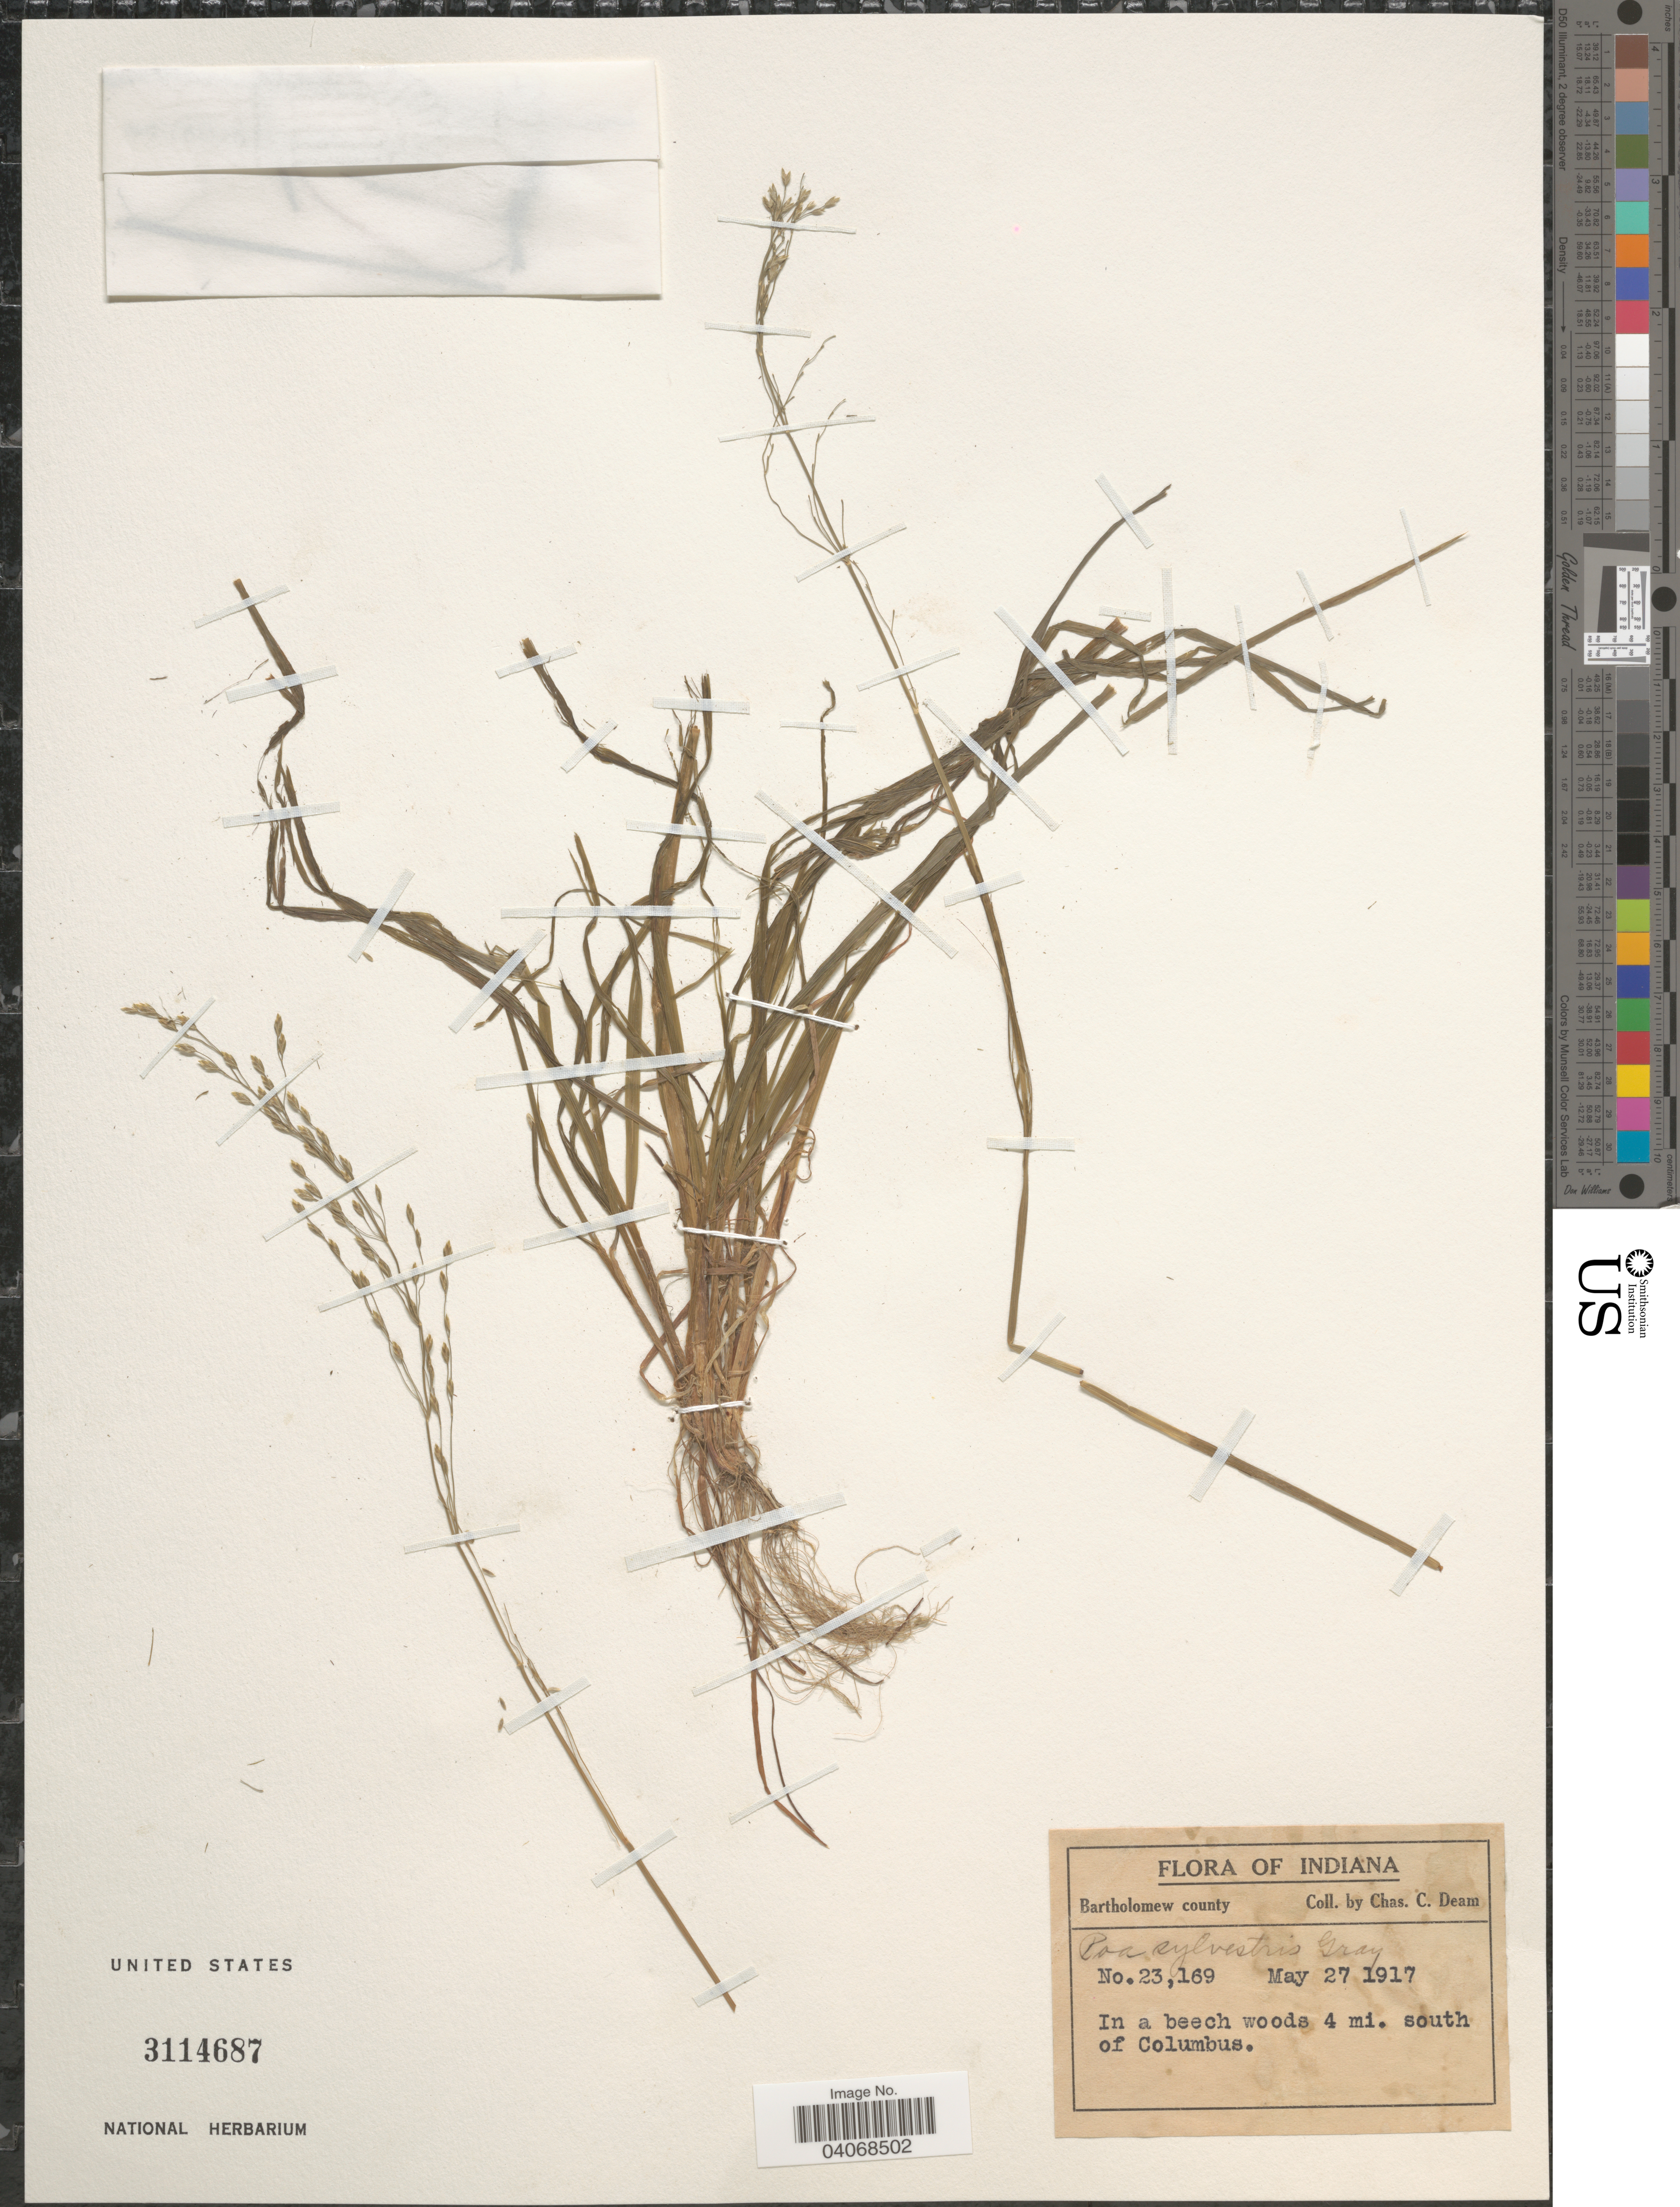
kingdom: Plantae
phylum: Tracheophyta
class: Liliopsida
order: Poales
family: Poaceae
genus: Poa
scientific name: Poa sylvestris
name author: A. Gray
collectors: C. C. Deam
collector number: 23169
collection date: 1917-05-27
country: United States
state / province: Indiana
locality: In a beech woods 4 mi. south of Columbus. Bartholomew county.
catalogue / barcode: US 3114687